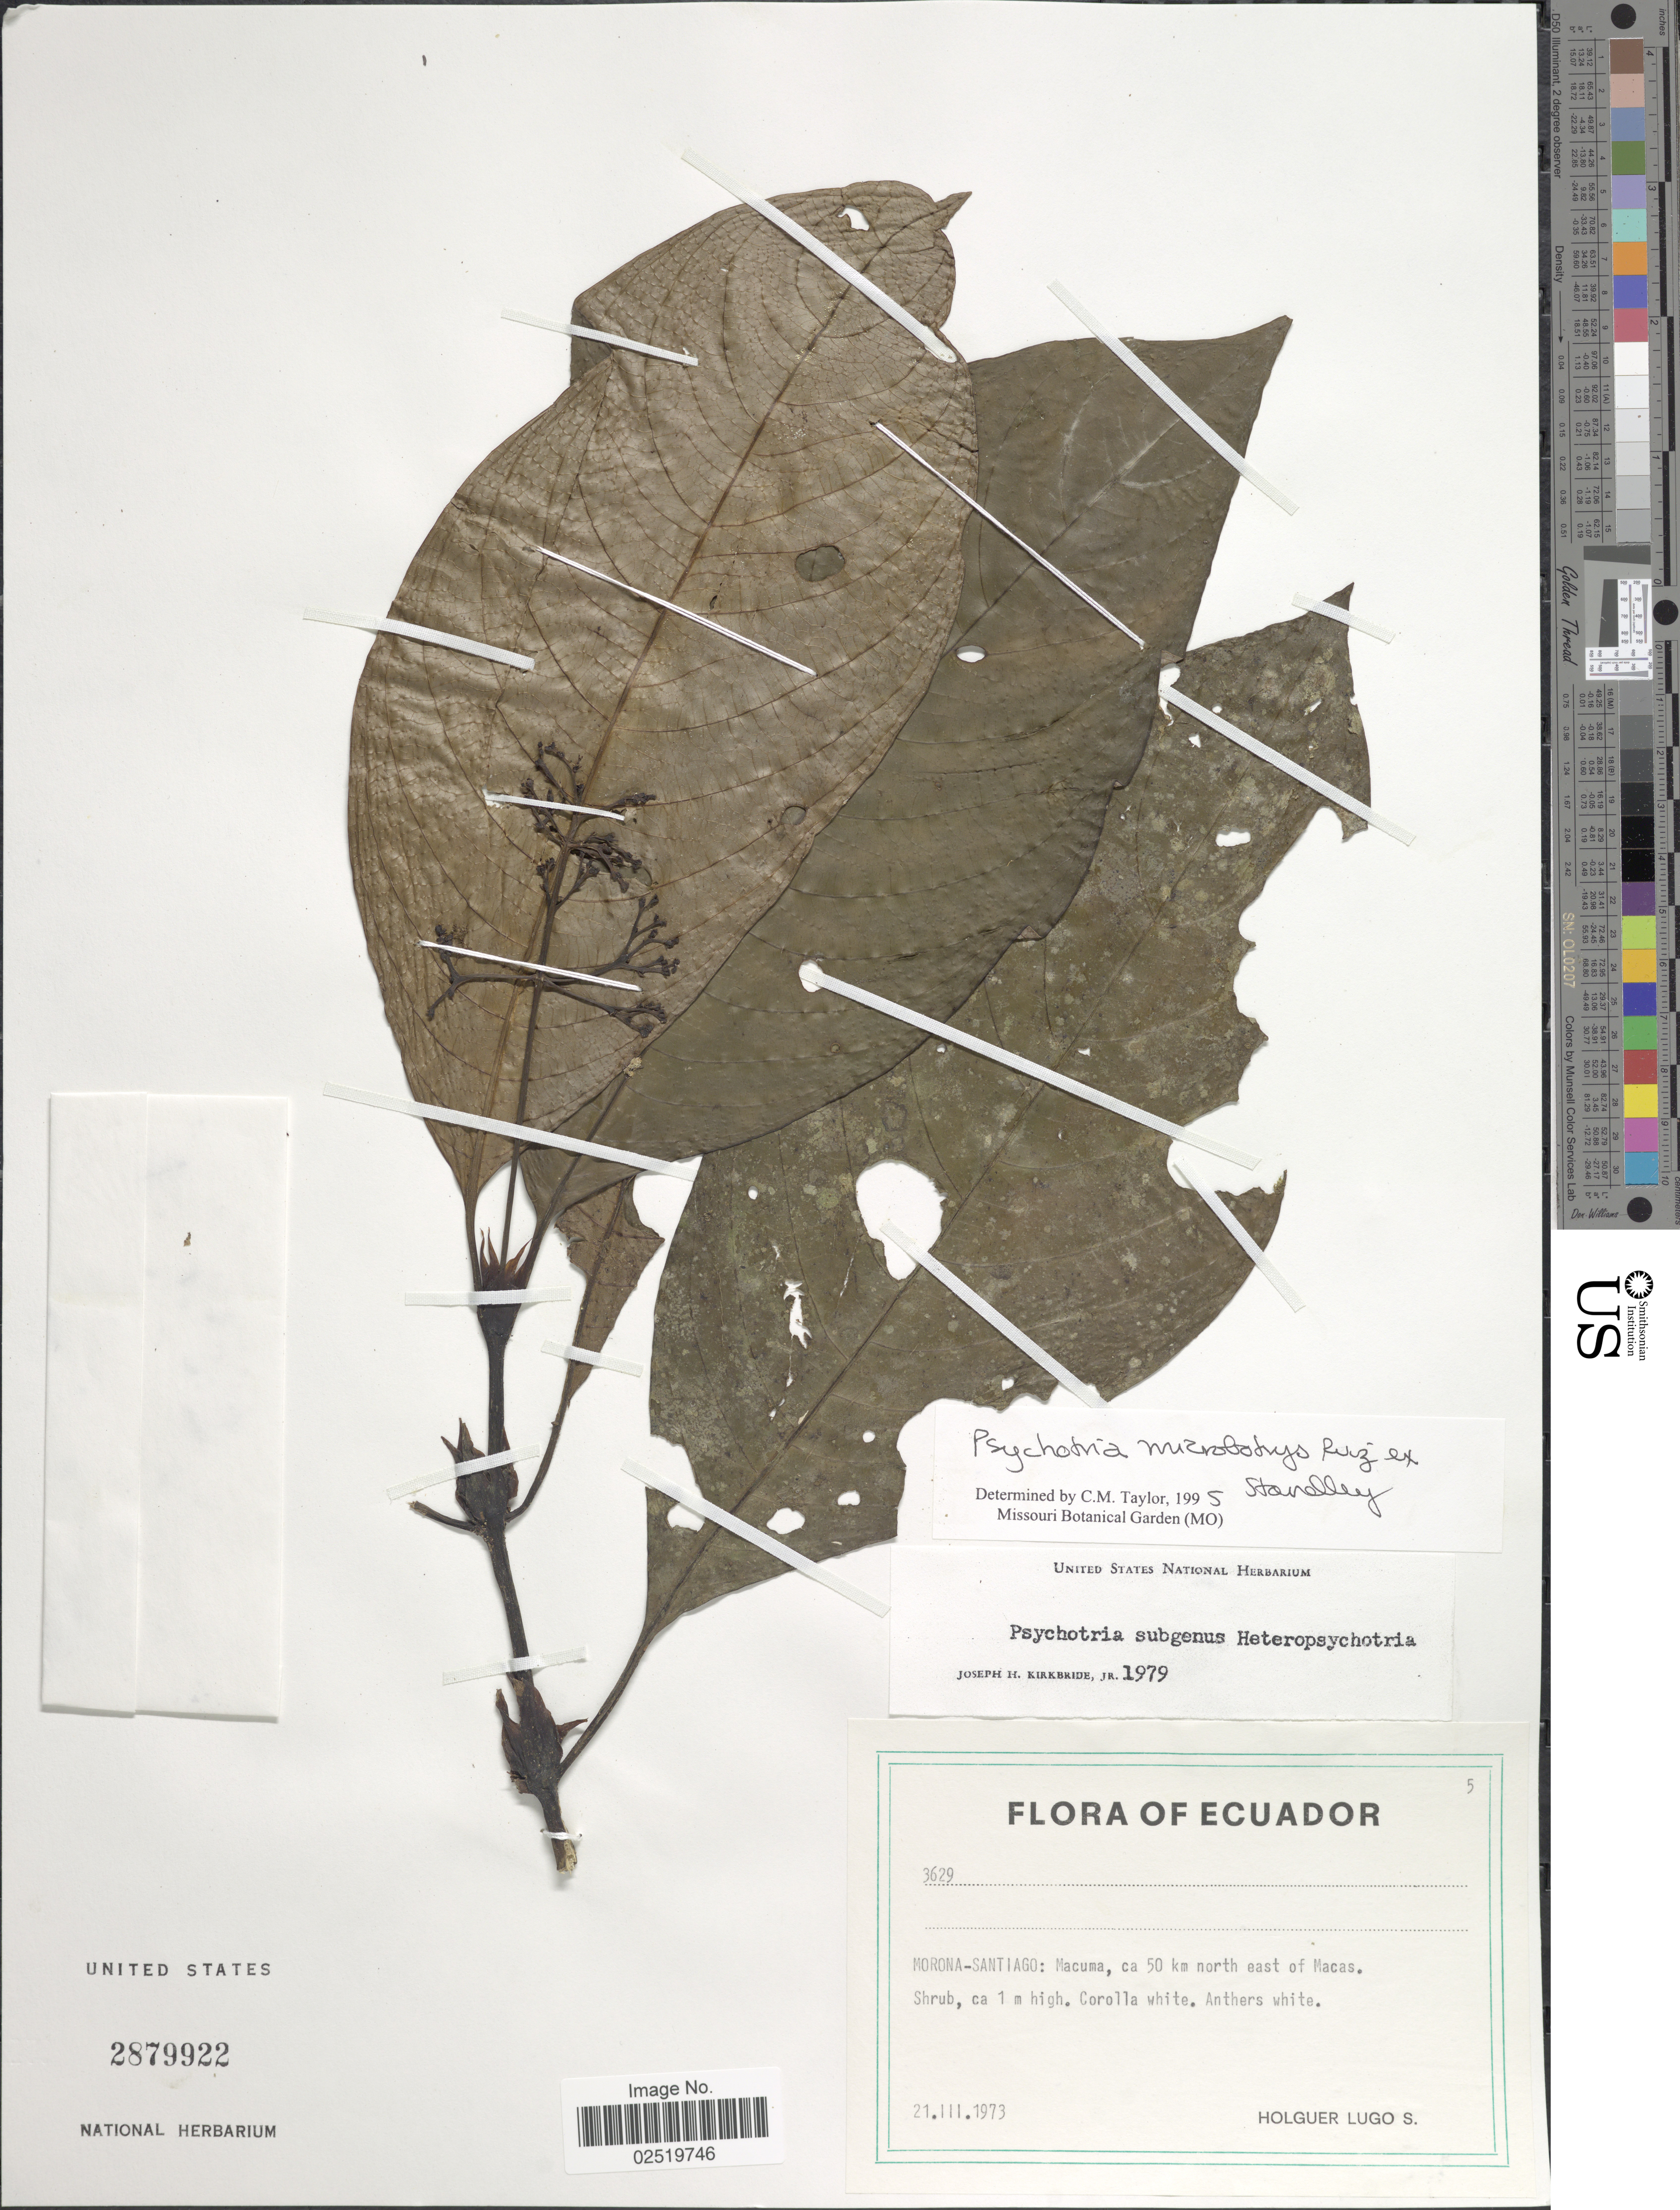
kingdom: Plantae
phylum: Tracheophyta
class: Magnoliopsida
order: Gentianales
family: Rubiaceae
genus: Psychotria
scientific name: Psychotria microbotrys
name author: Ruiz ex Standl.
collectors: H. Lugo S.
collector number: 3629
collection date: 1973-03-21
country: Ecuador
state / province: Morona-Santiago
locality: Macuma, ca 50 km north east of Macas.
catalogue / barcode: US 2879922